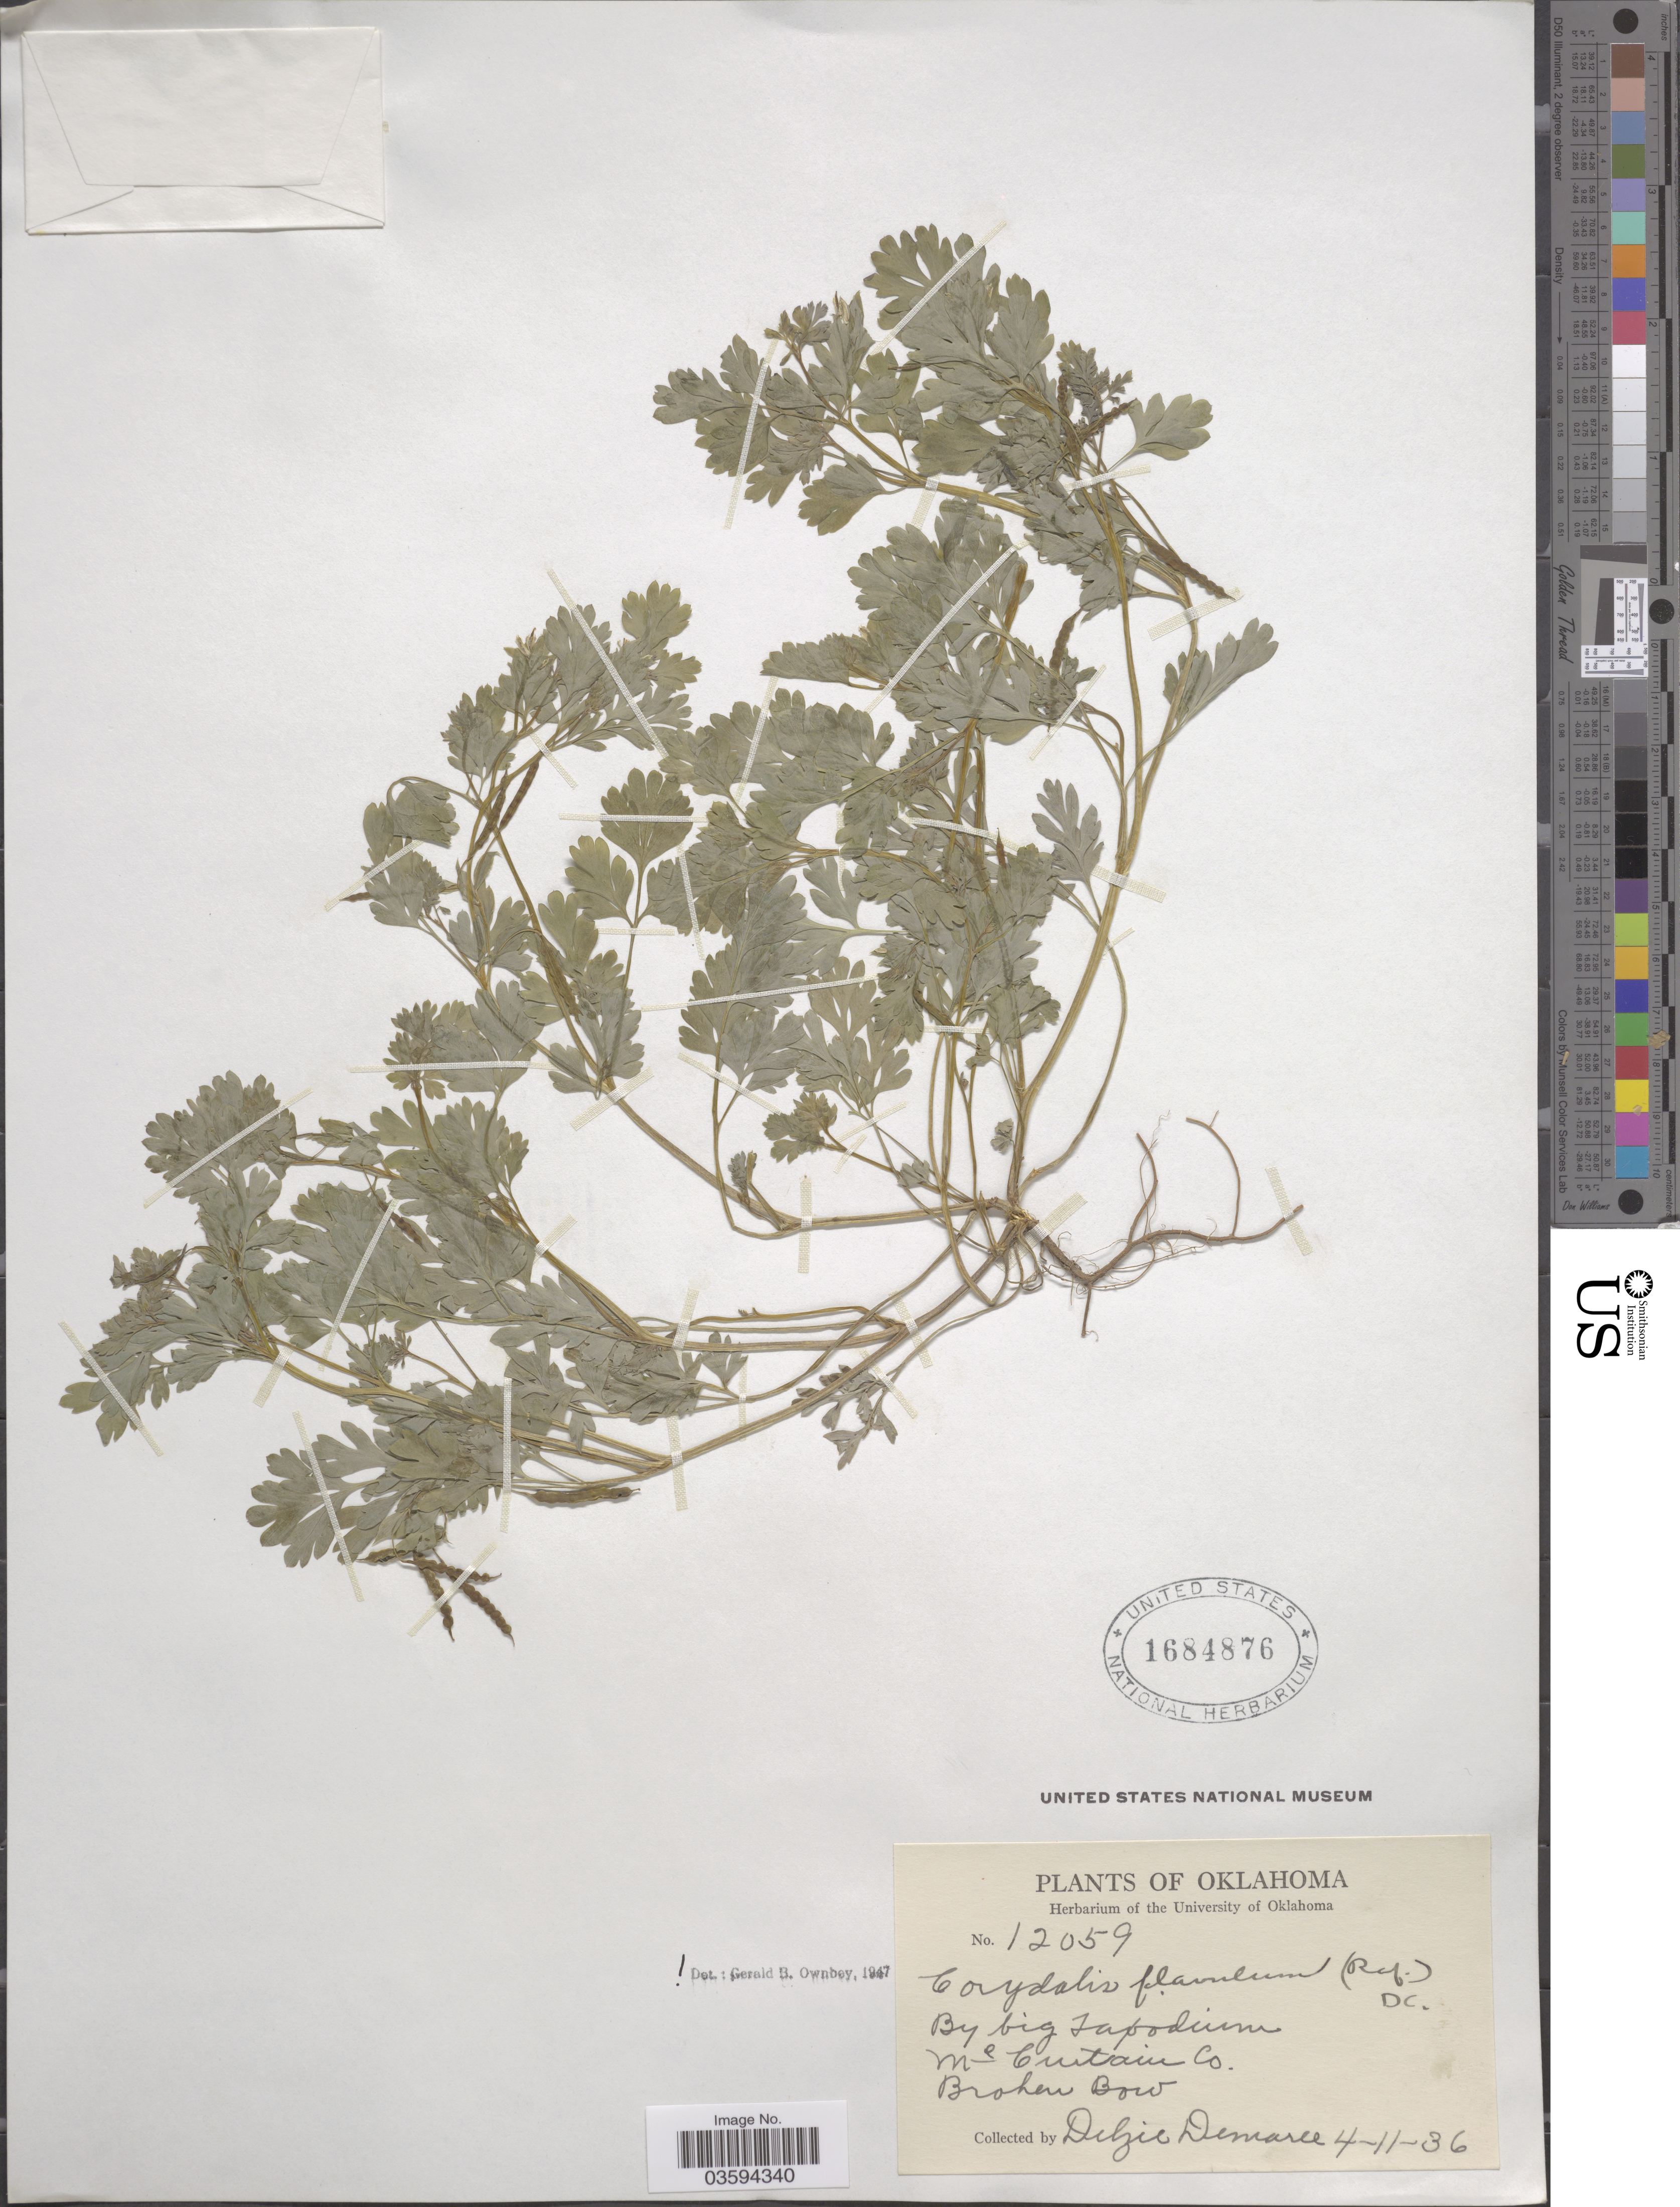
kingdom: Plantae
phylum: Tracheophyta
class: Magnoliopsida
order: Ranunculales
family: Papaveraceae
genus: Corydalis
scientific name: Corydalis flavula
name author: (Raf.) DC.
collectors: D. Demaree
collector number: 12059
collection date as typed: Transcribed d/m/y: 11/4/36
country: United States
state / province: Oklahoma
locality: McCurtain Co. Brohen Bow.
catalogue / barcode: US 1684876